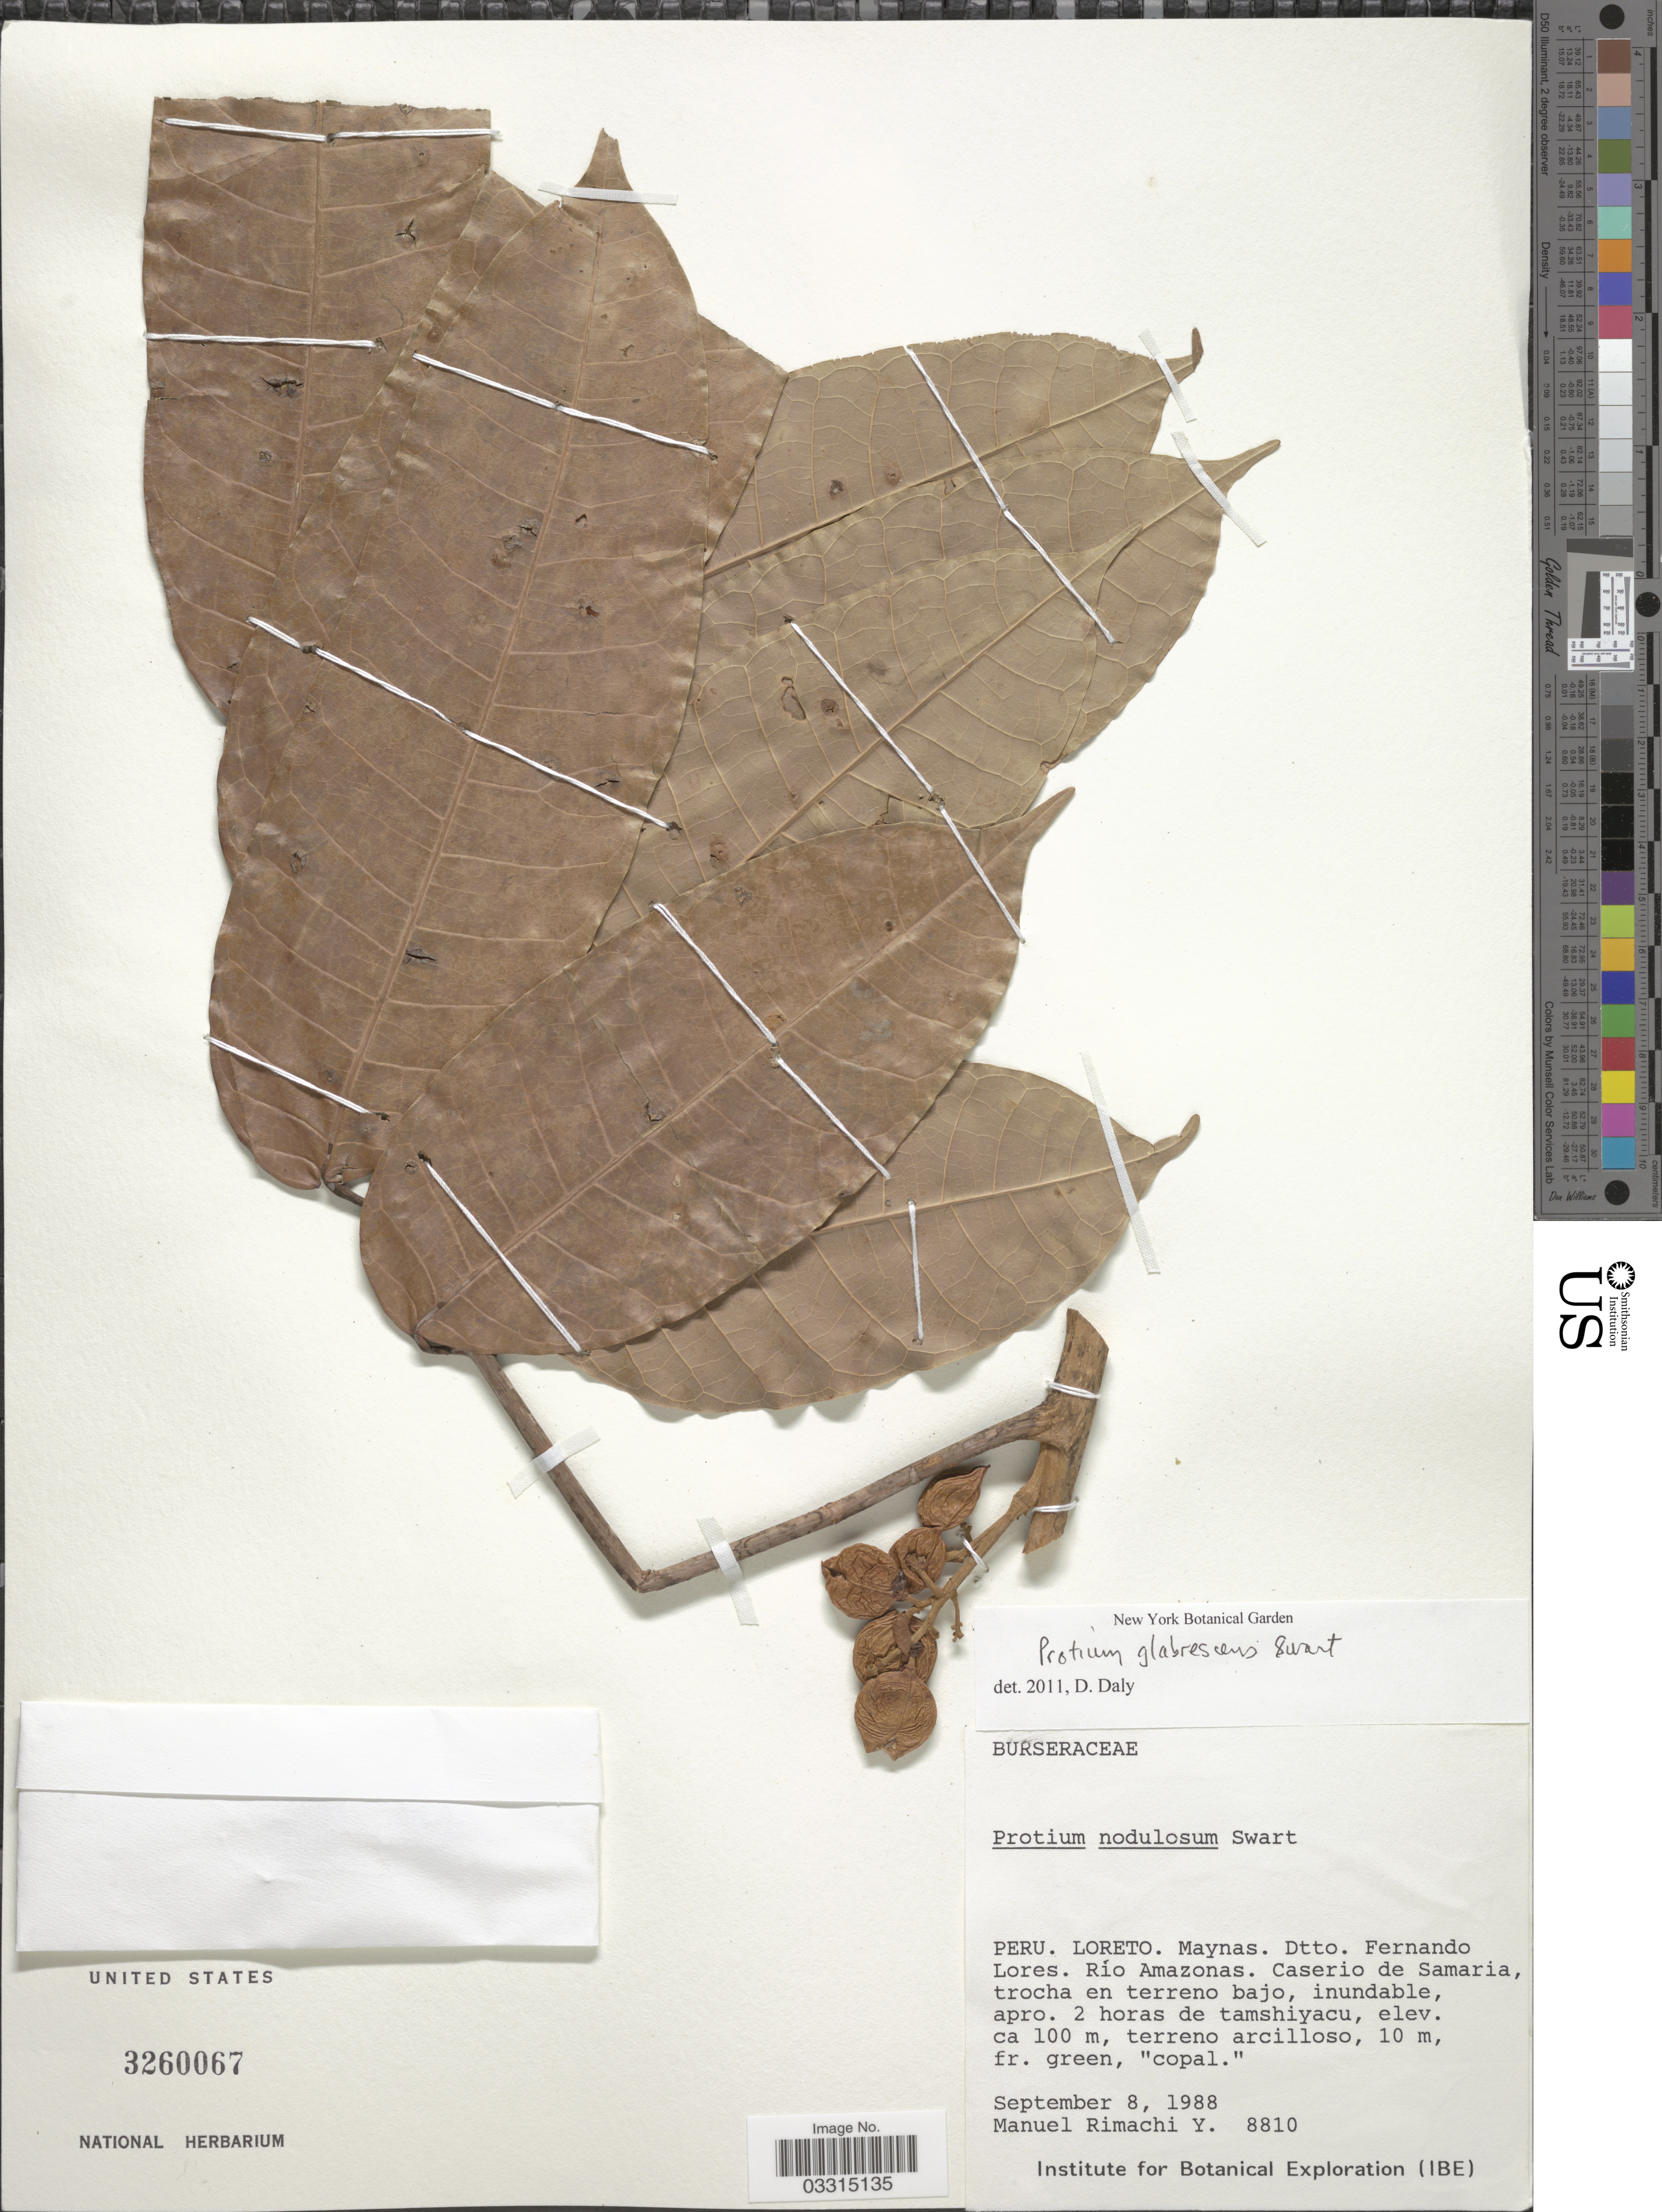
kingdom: Plantae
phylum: Tracheophyta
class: Magnoliopsida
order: Sapindales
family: Burseraceae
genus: Protium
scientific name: Protium glabrescens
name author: Swart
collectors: M. Rimachi Y.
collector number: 8810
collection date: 1988-09-08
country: Peru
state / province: Loreto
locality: Maynas. Dtto. Fernando Lores. Río Amazonas. Caserio de Samaria.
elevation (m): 100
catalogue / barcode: US 3260067